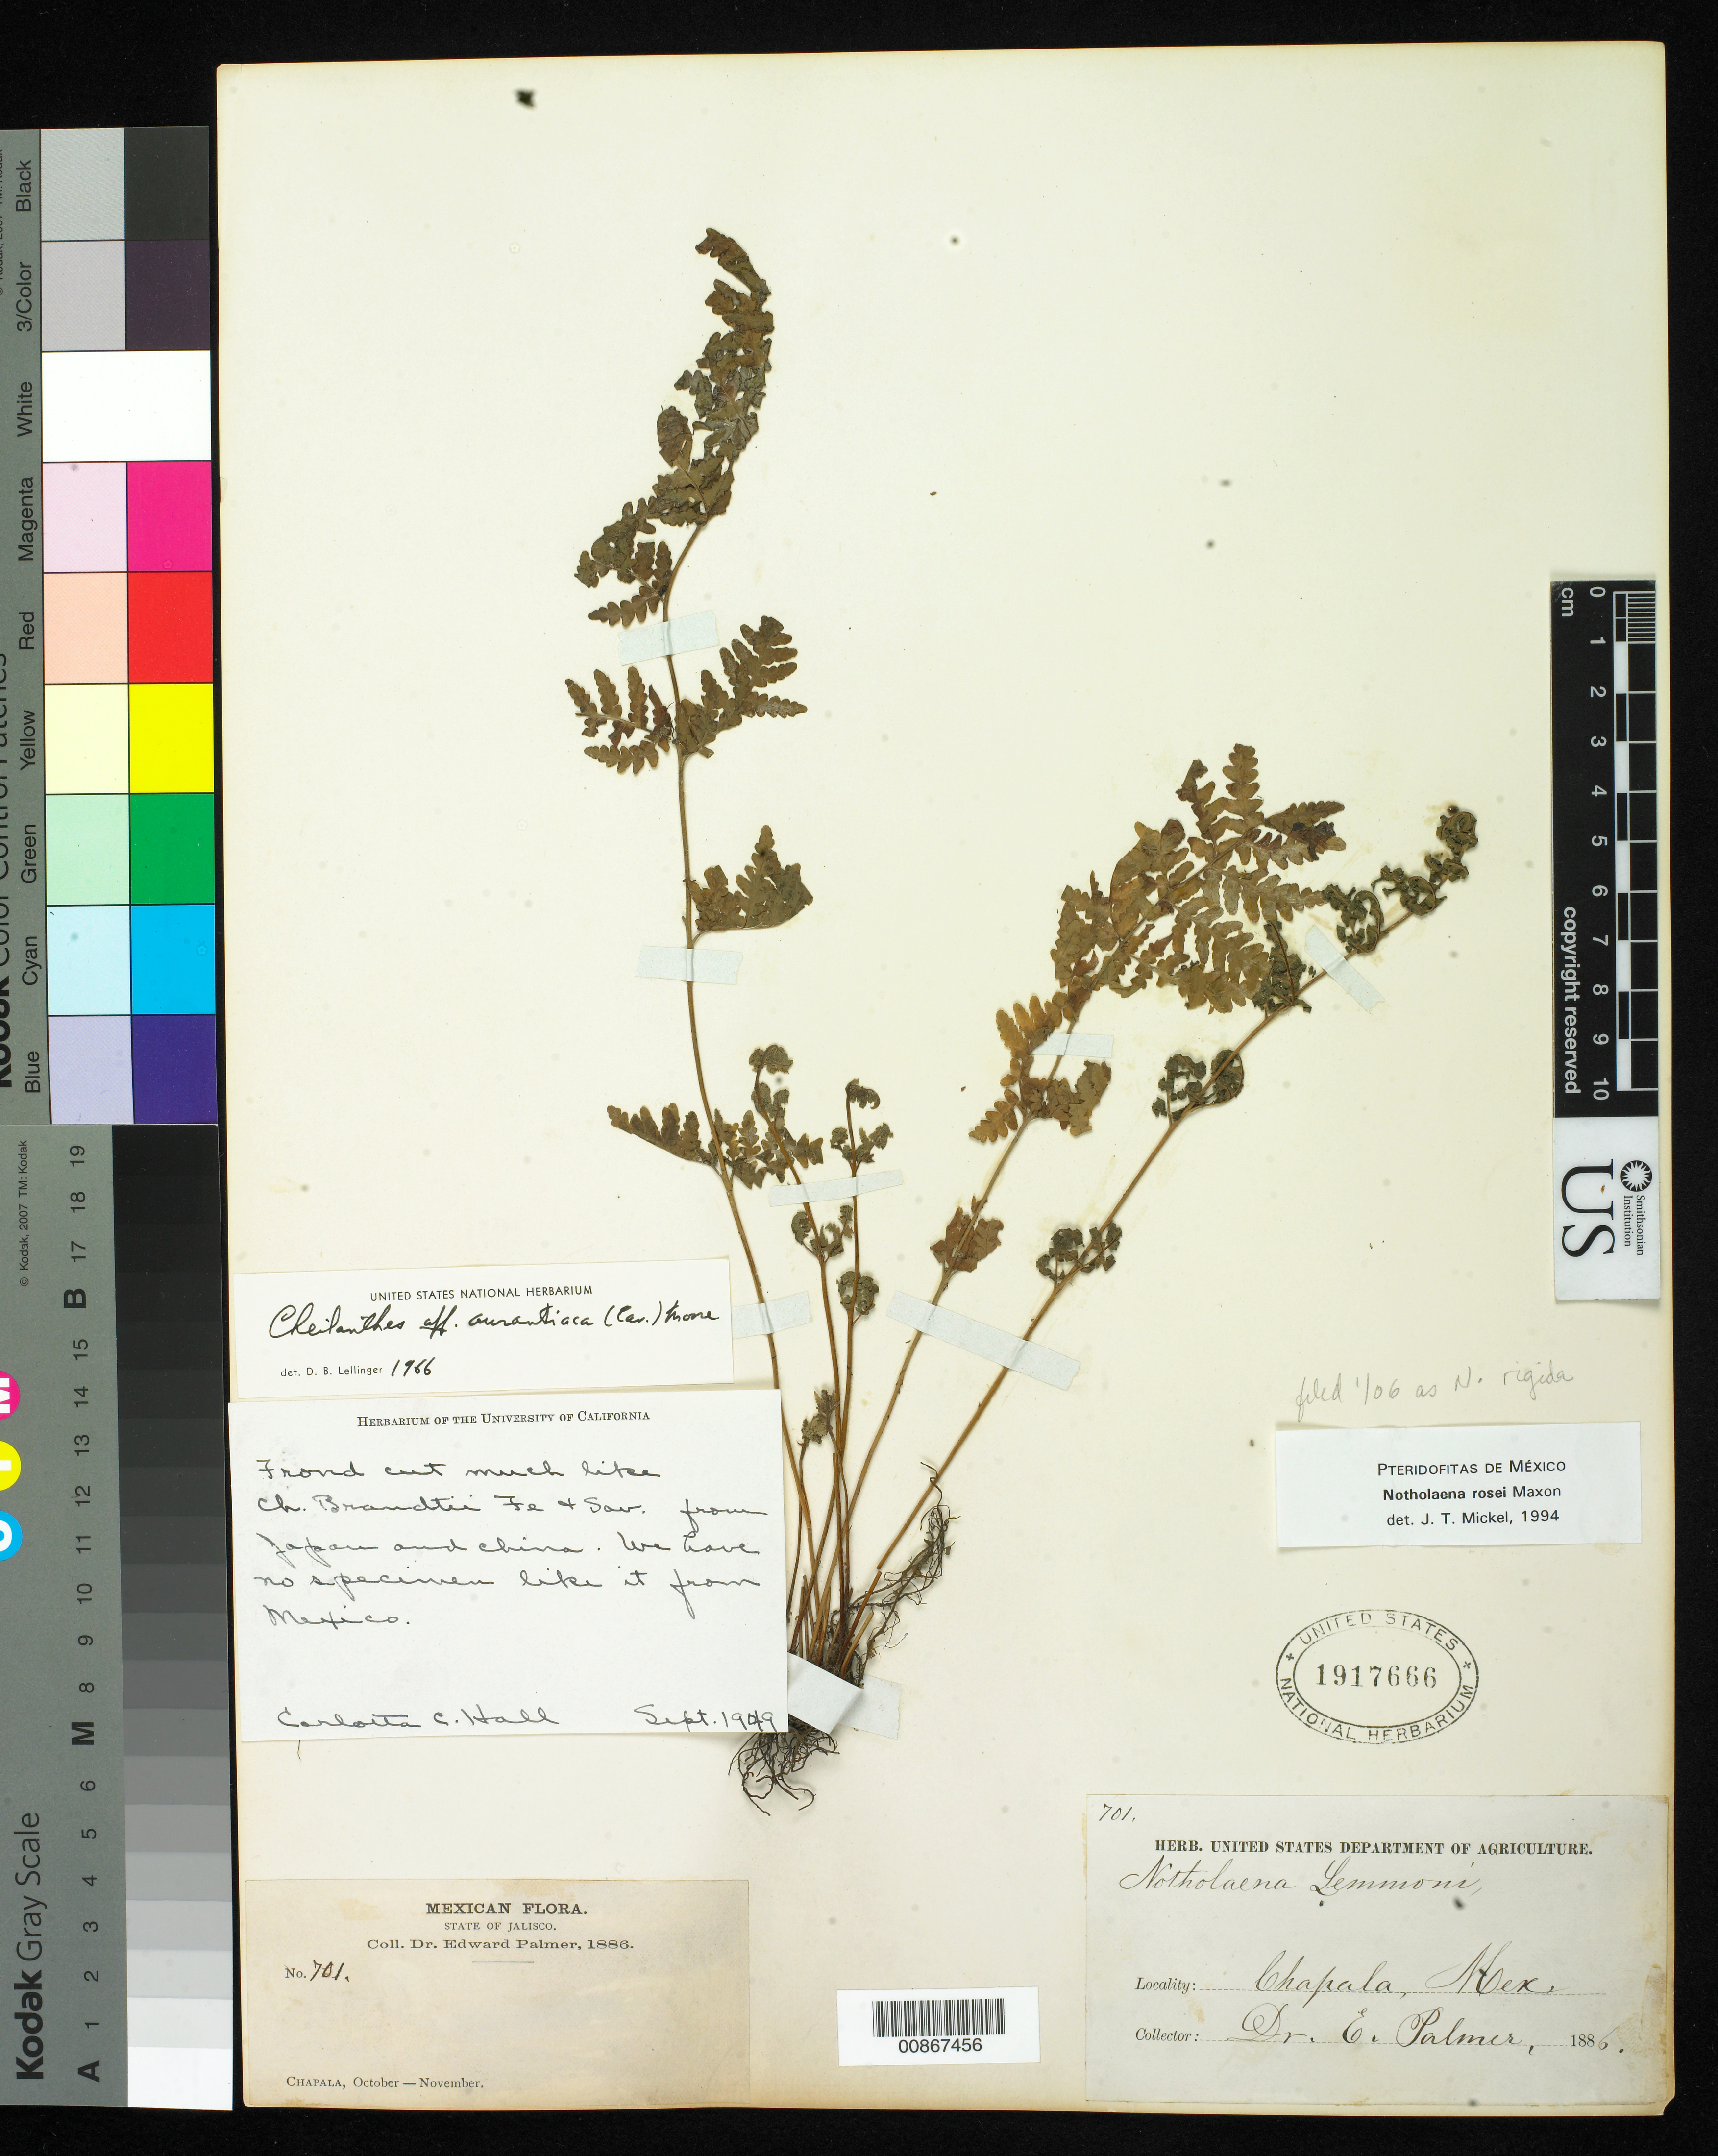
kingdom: Plantae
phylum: Tracheophyta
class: Polypodiopsida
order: Polypodiales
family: Pteridaceae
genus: Notholaena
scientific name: Notholaena rigida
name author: Davenp.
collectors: E. Palmer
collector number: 701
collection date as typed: Oct 1886 to -- Nov 1886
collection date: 1886-10/1886-11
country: Mexico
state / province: Jalisco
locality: Chapala, Jalisco.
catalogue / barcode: US 1917666